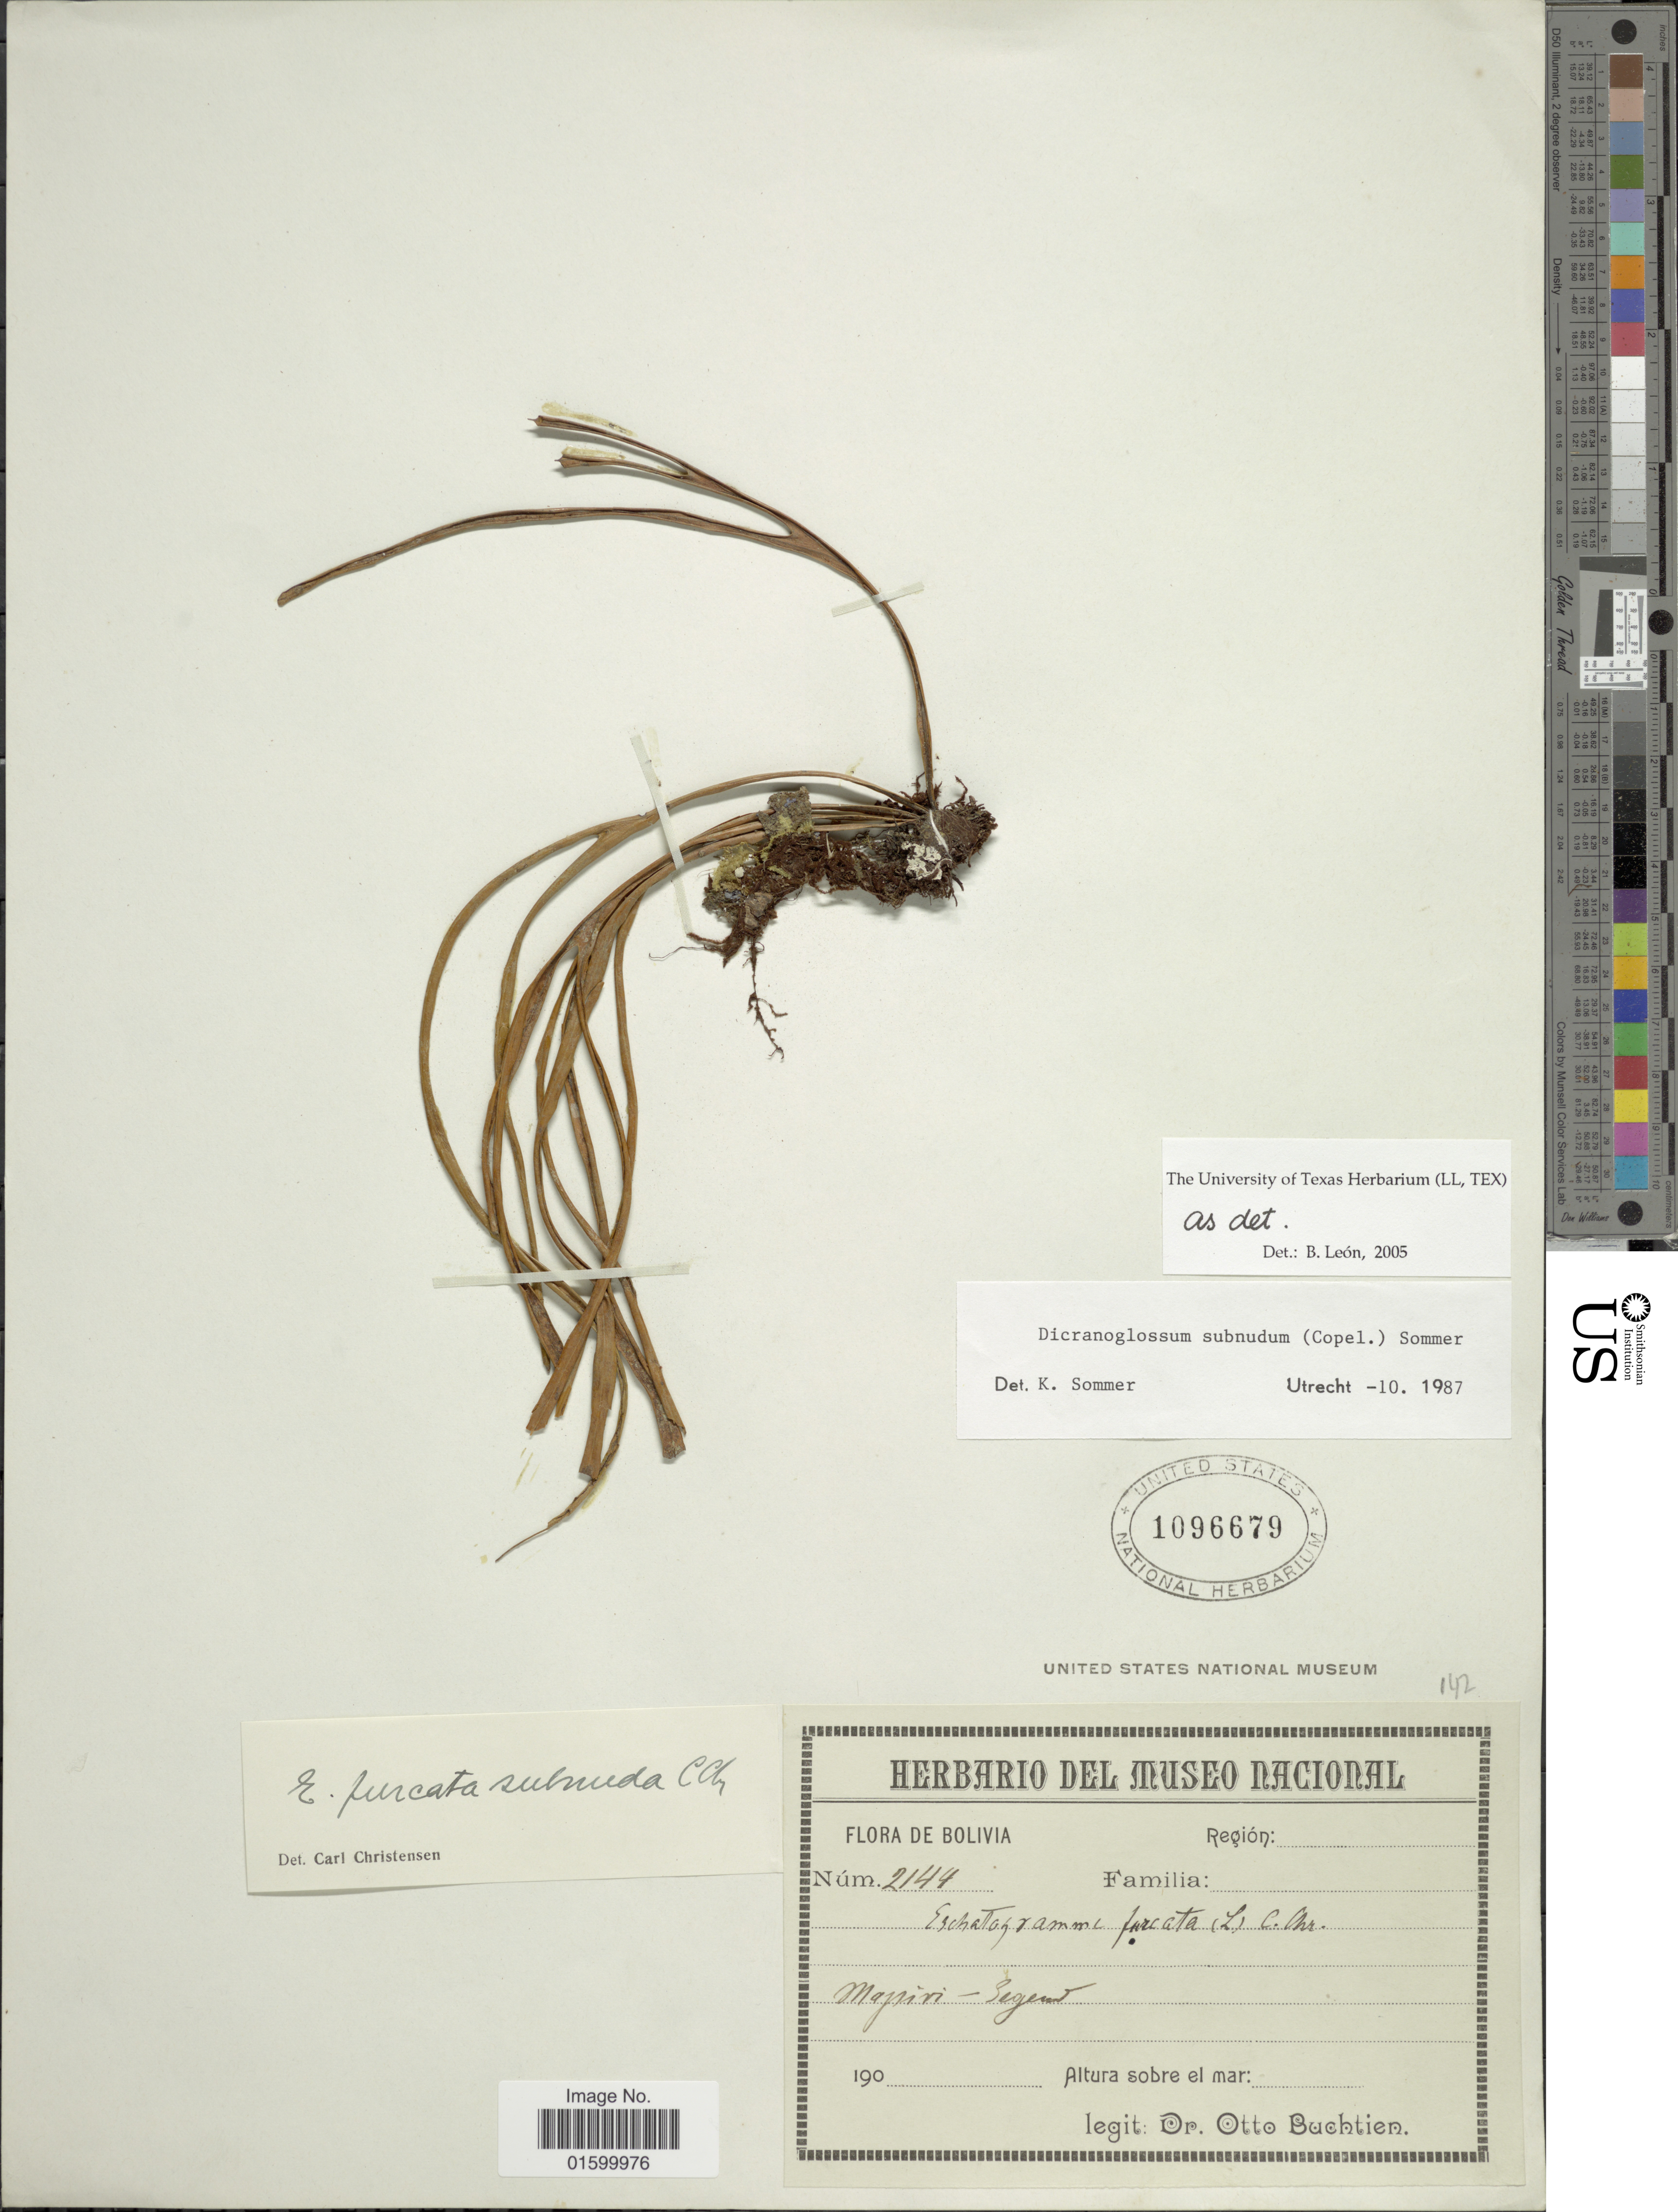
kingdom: Plantae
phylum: Tracheophyta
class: Polypodiopsida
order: Polypodiales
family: Polypodiaceae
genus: Pleopeltis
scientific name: Pleopeltis subnuda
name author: (C. Chr.) A.R. Sm.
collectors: O. Buchtien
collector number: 2144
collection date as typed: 190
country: Bolivia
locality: Mapiri-Segunda [interpreted]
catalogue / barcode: US 1096679